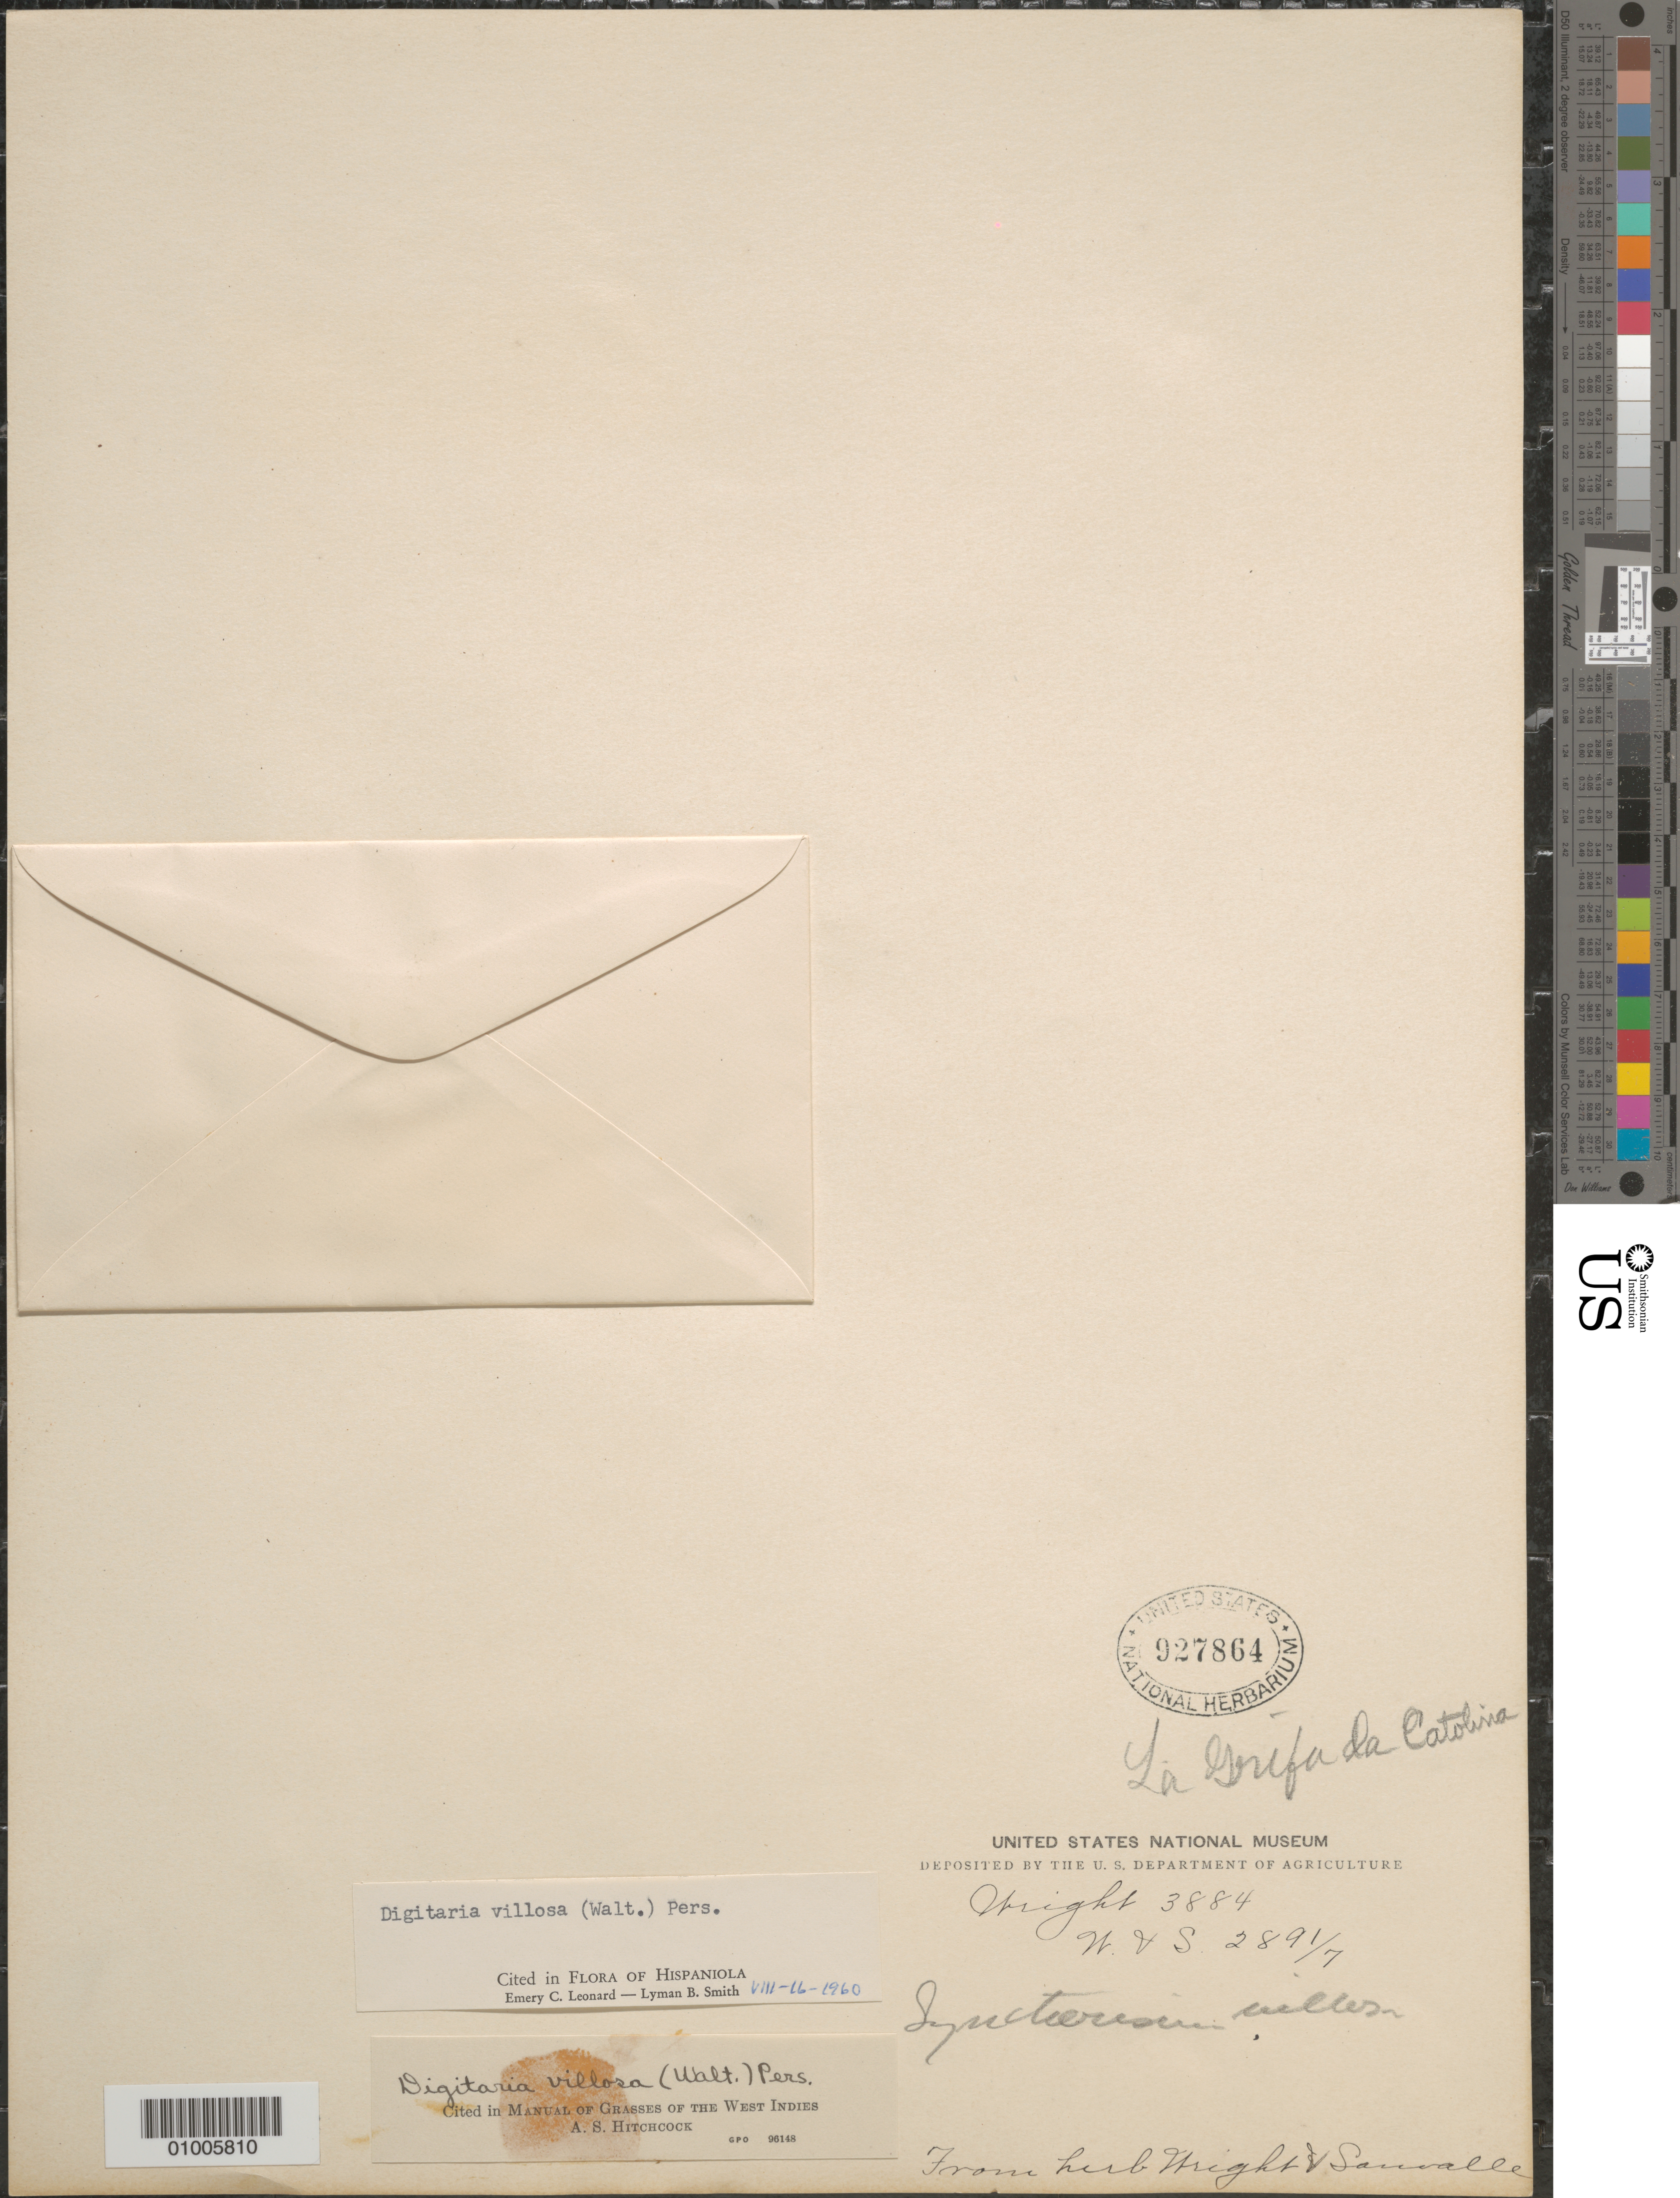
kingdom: Plantae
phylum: Tracheophyta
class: Liliopsida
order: Poales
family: Poaceae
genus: Digitaria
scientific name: Digitaria villosa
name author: (Walter) Pers.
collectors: C. Wright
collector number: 3884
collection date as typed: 1800 to 1899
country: Cuba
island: Cuba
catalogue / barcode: US 927864